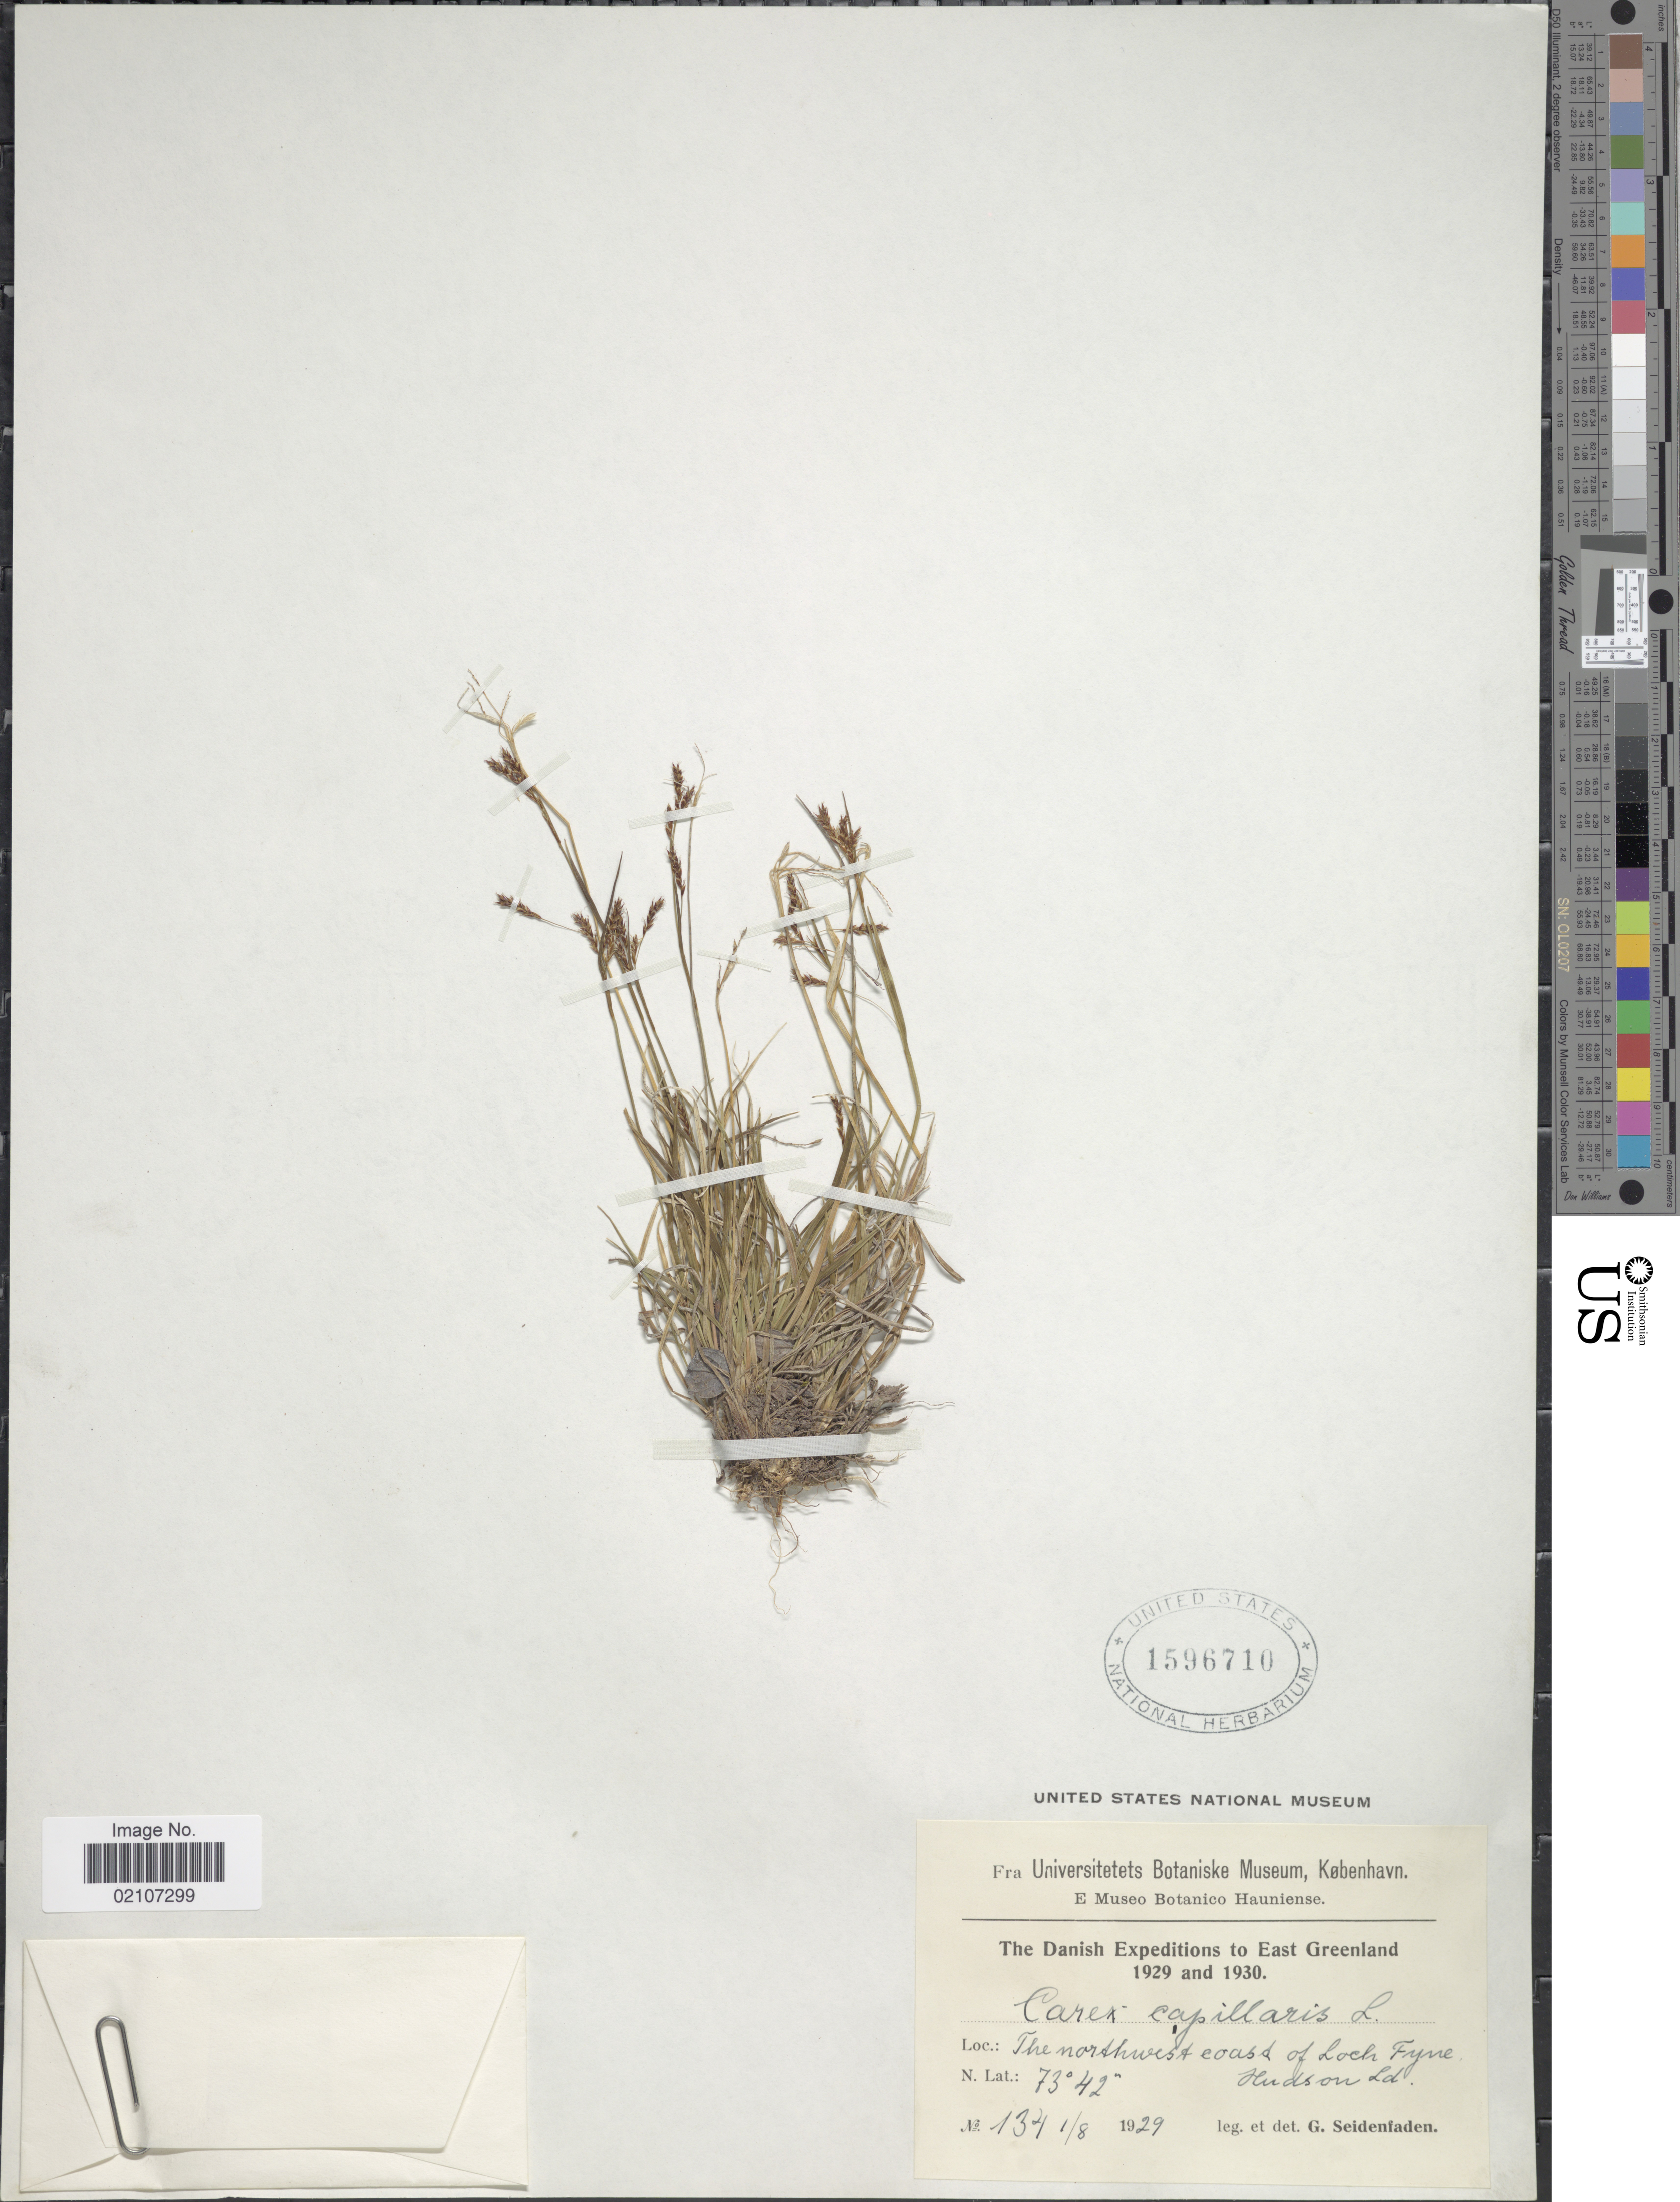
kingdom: Plantae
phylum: Tracheophyta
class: Liliopsida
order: Poales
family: Cyperaceae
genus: Carex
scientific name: Carex capillaris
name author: L.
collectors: G. Seidenfaden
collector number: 134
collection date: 1929-08-01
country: Greenland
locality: East Greenland. The northwest coast of Loch Fyne, Hudson Ld.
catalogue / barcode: US 1596710